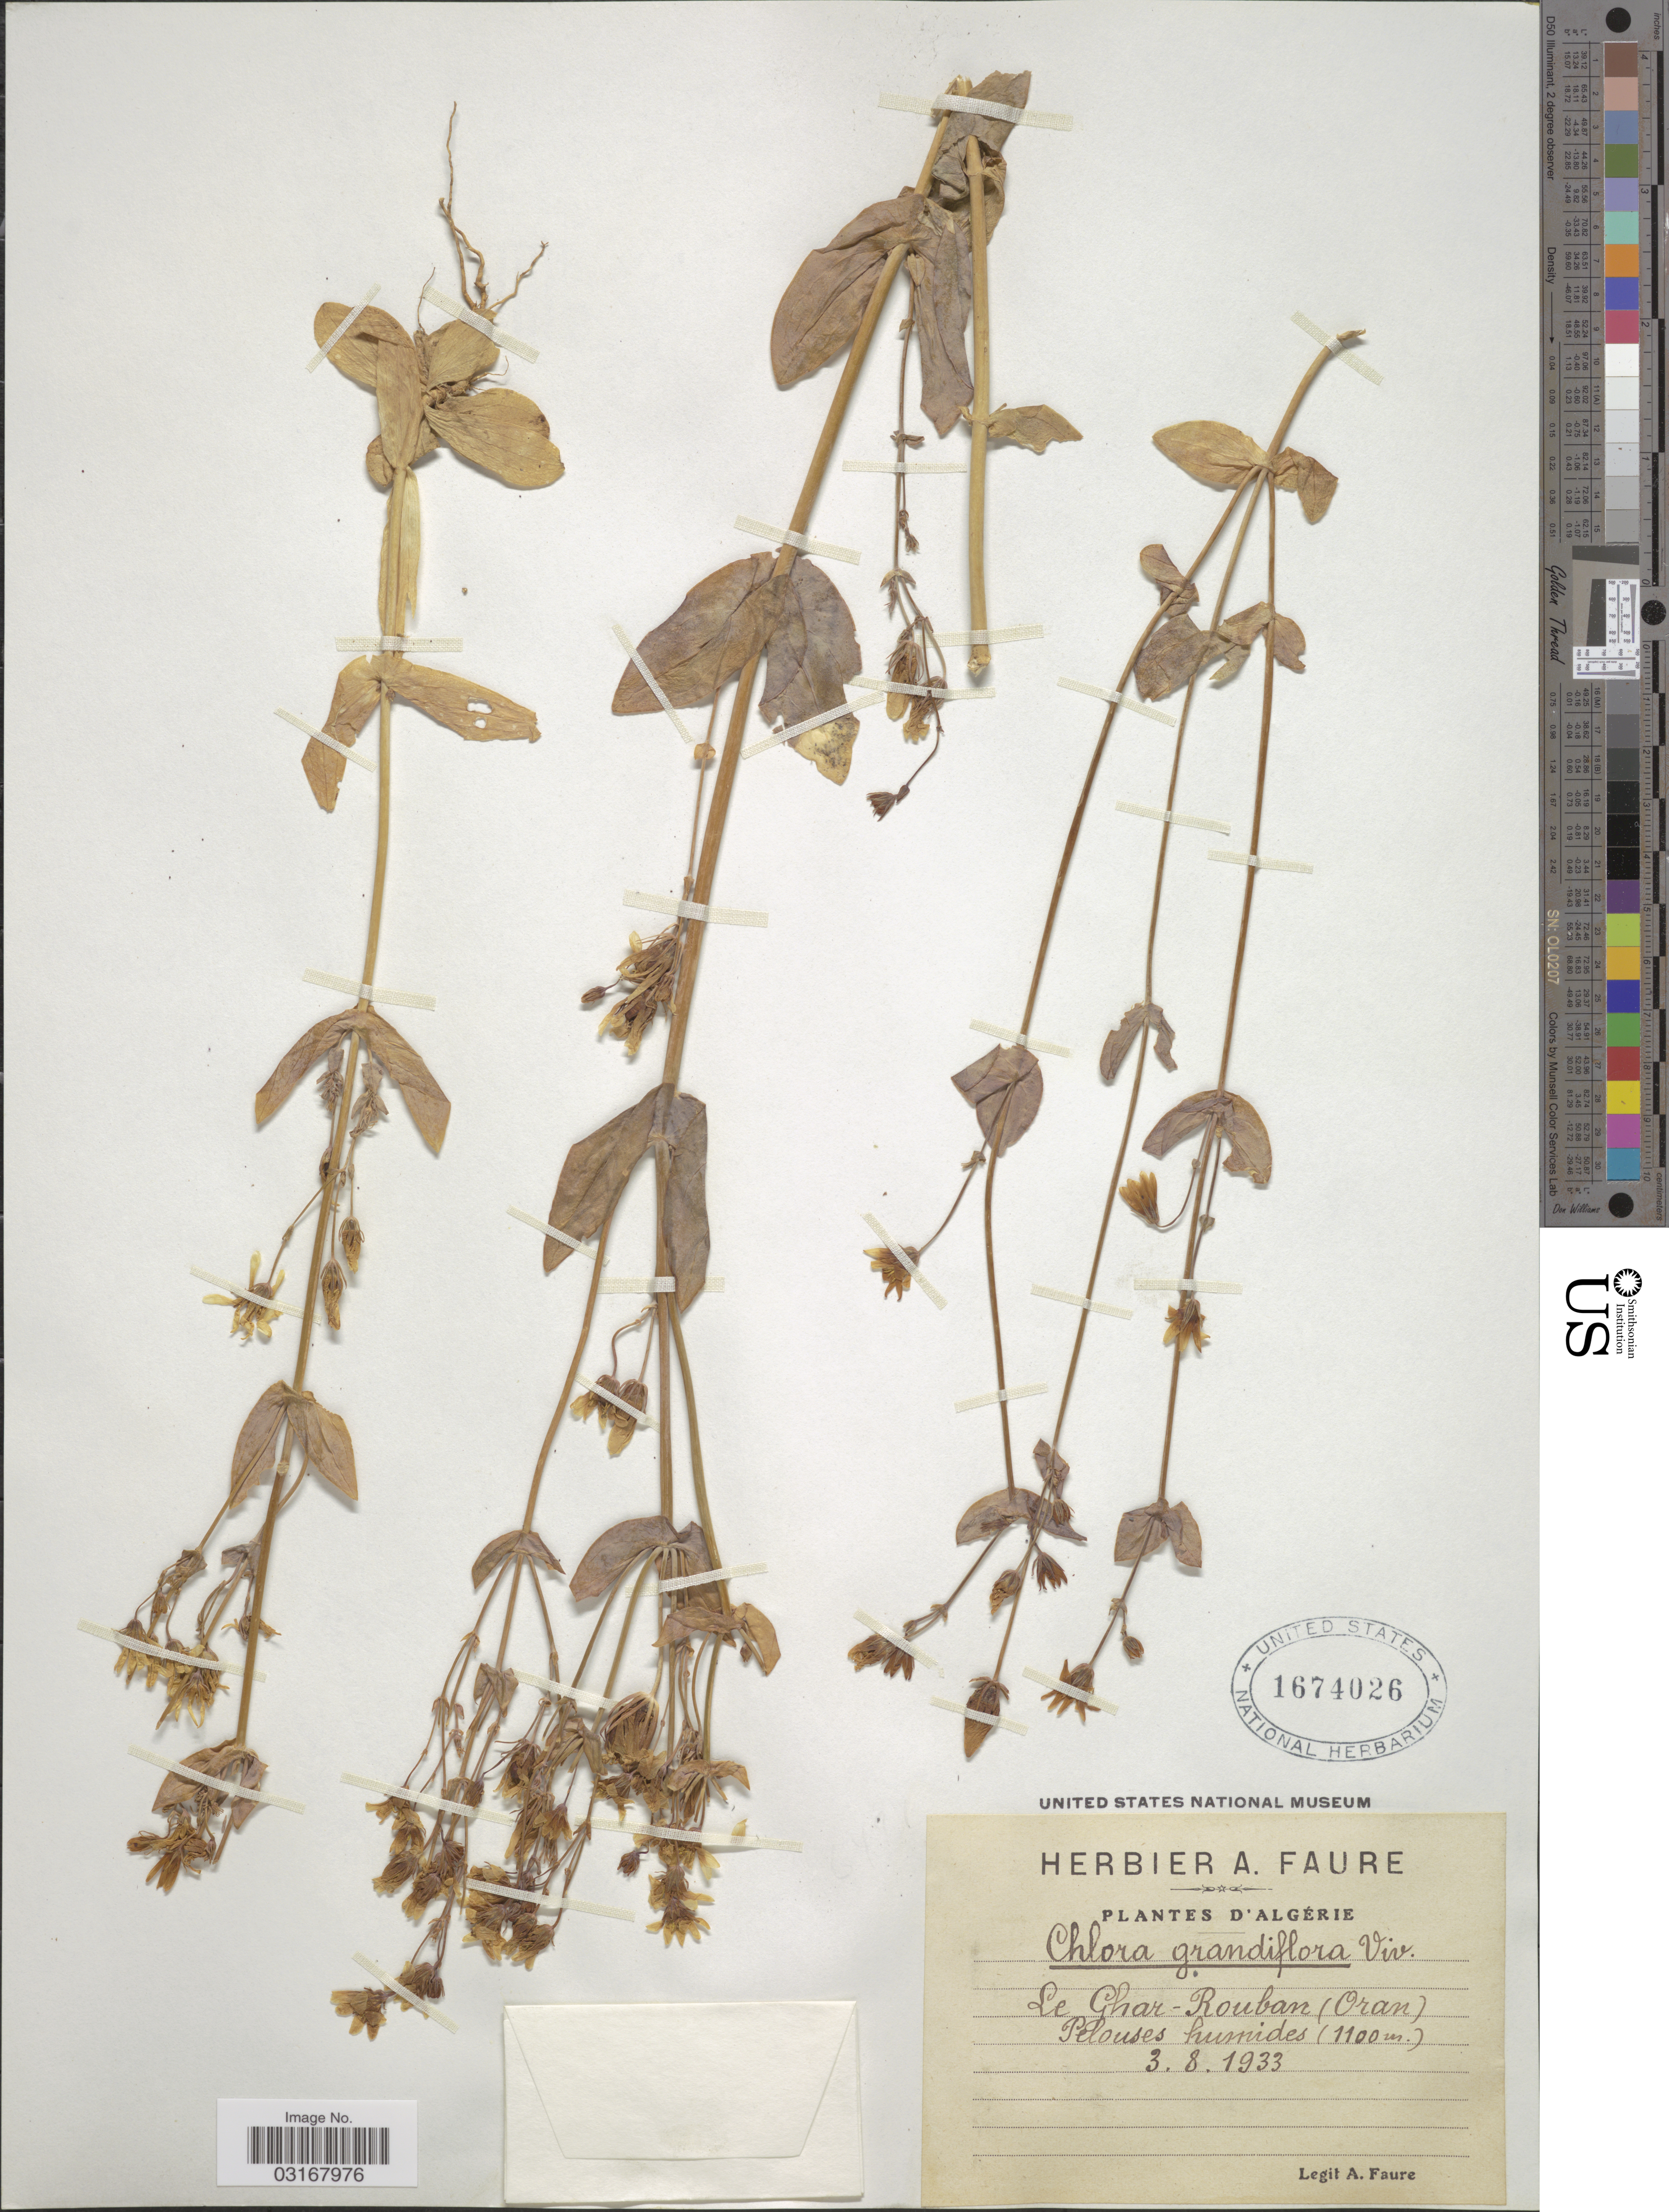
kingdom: Plantae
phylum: Tracheophyta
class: Magnoliopsida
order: Gentianales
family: Gentianaceae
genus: Chlora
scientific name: Chlora grandiflora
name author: Viv.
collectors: A. Faure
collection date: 1933-08-03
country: Algeria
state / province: Oran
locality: Le Ghar-Rouban (Oran). Pelouses humides.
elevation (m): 1100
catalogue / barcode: US 1674026